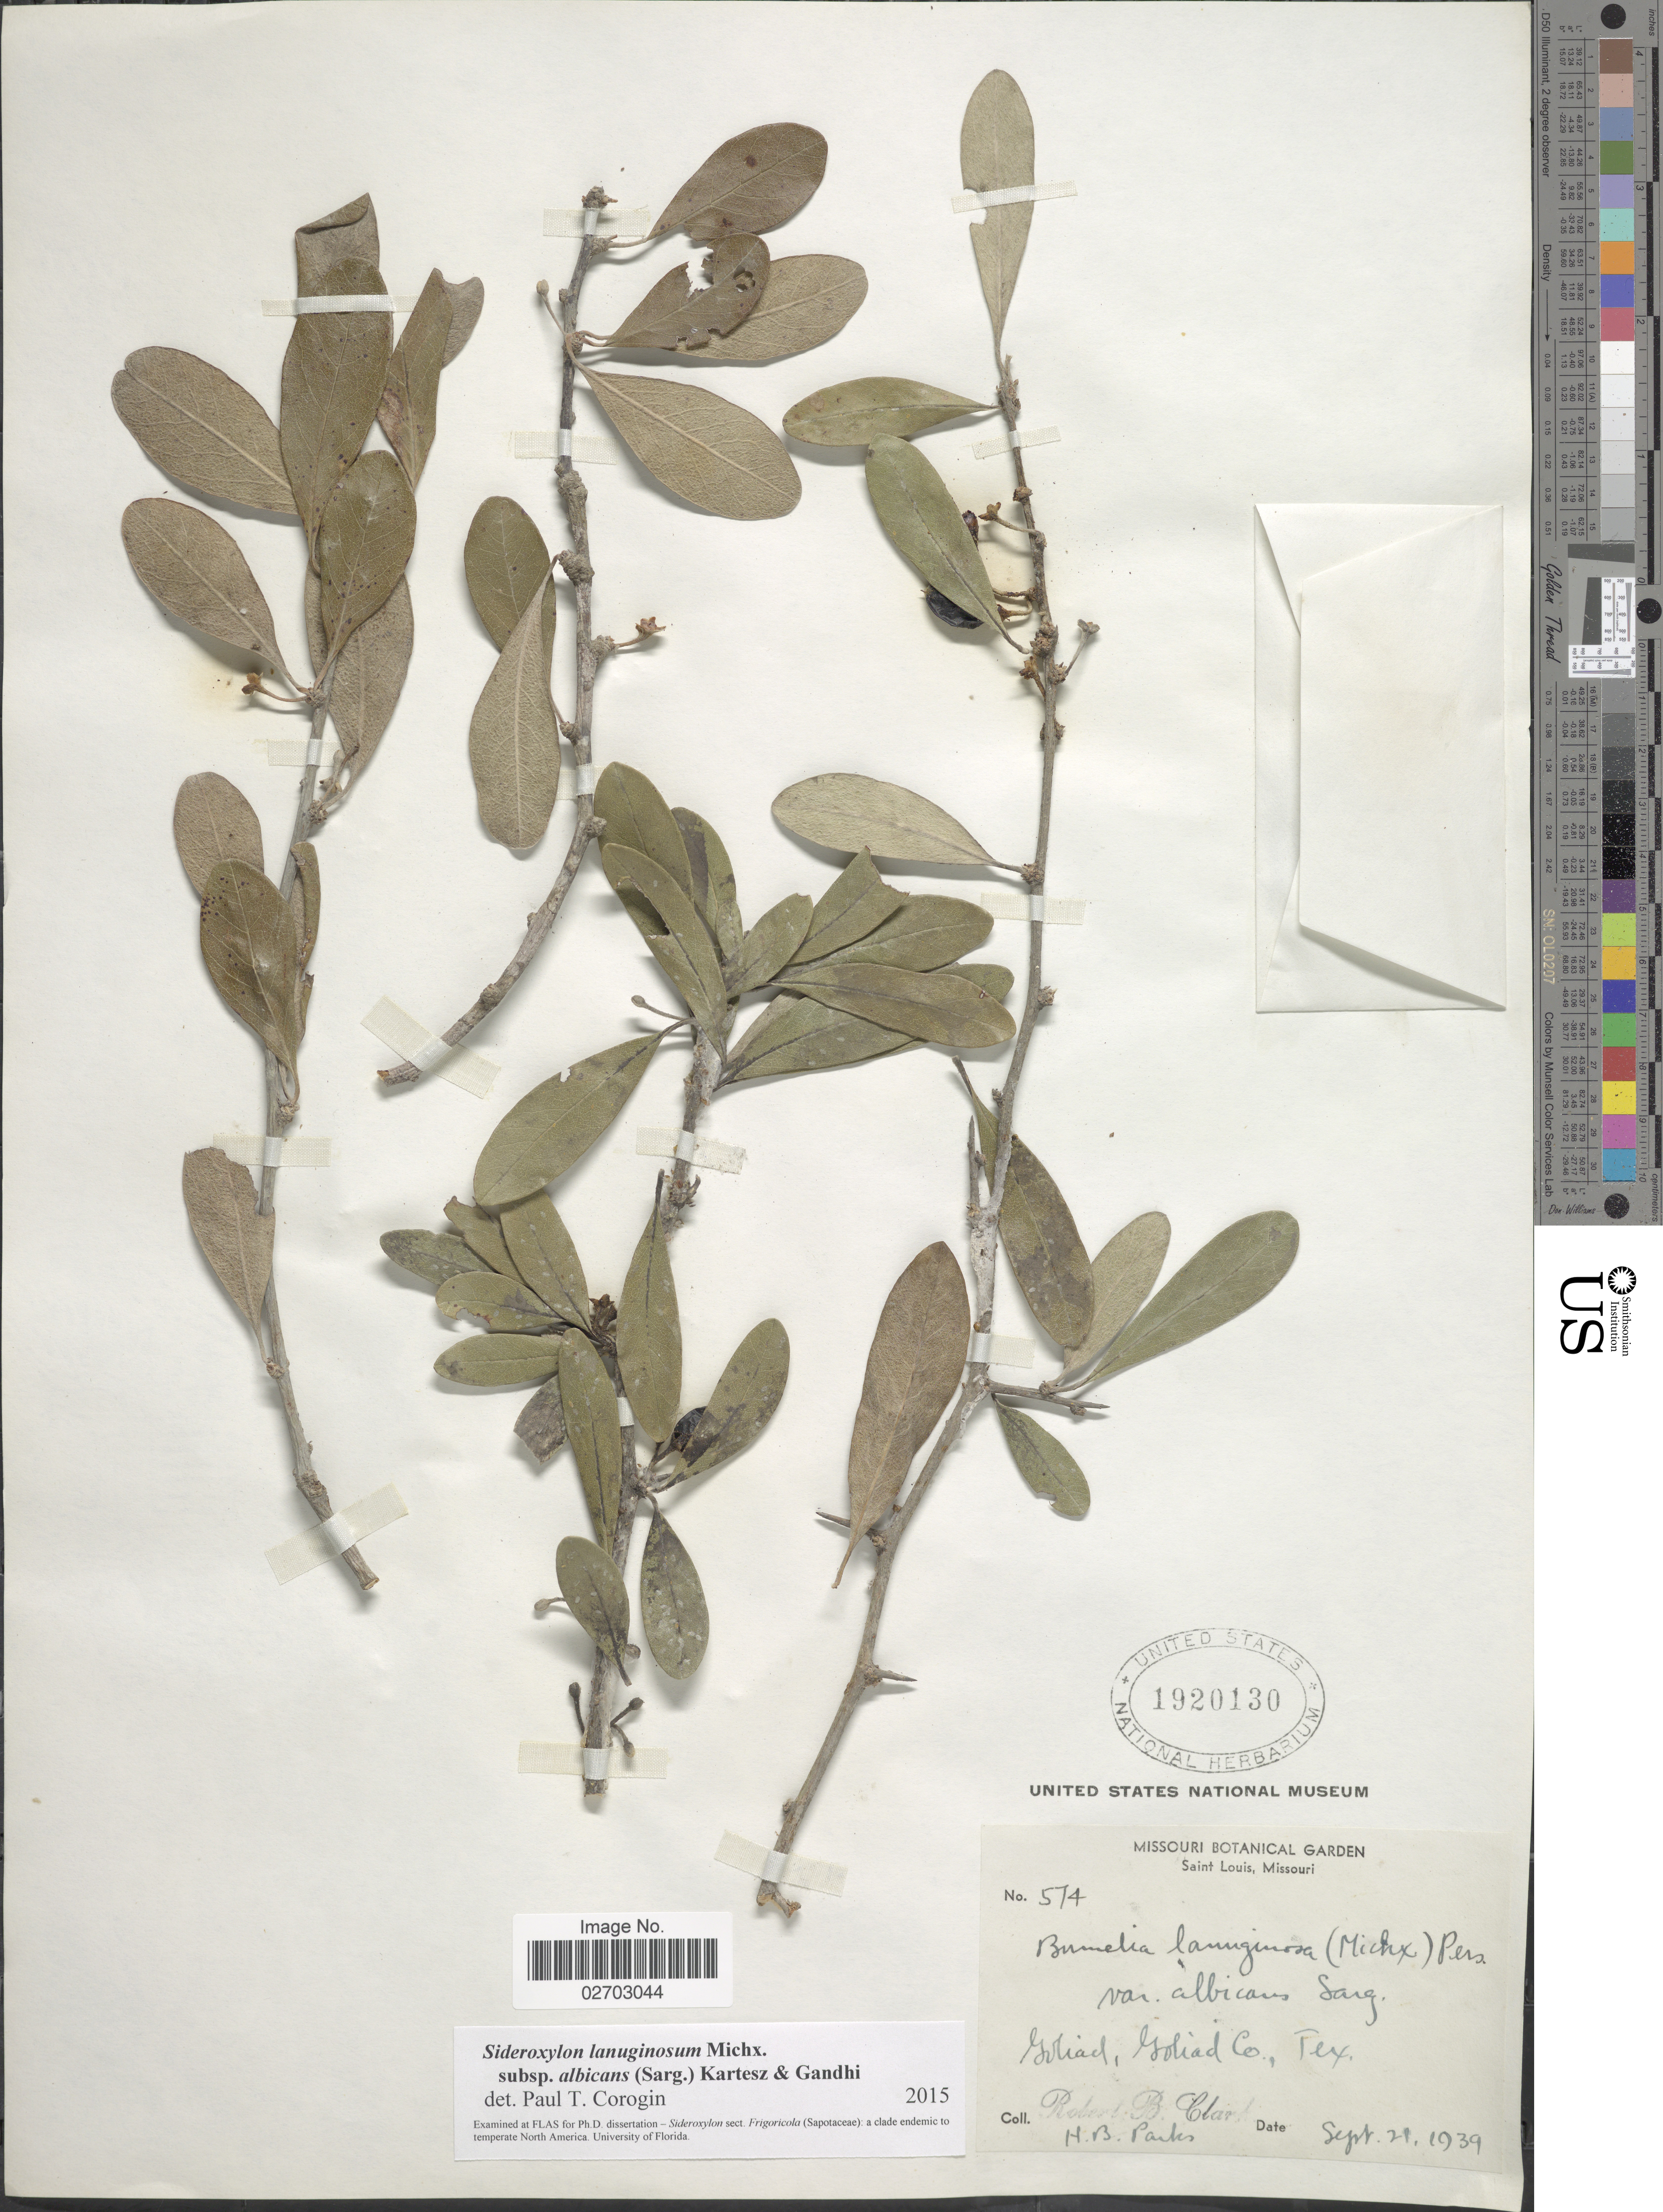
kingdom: Plantae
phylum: Tracheophyta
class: Magnoliopsida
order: Ericales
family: Sapotaceae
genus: Sideroxylon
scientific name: Sideroxylon lanuginosum subsp. albicans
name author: (Sarg.) Kartesz & Gandhi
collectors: R. B. Clark & H. Parks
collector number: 574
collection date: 1939-09-21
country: United States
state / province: Texas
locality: Goliad, Goliad Co.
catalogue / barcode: US 1920130